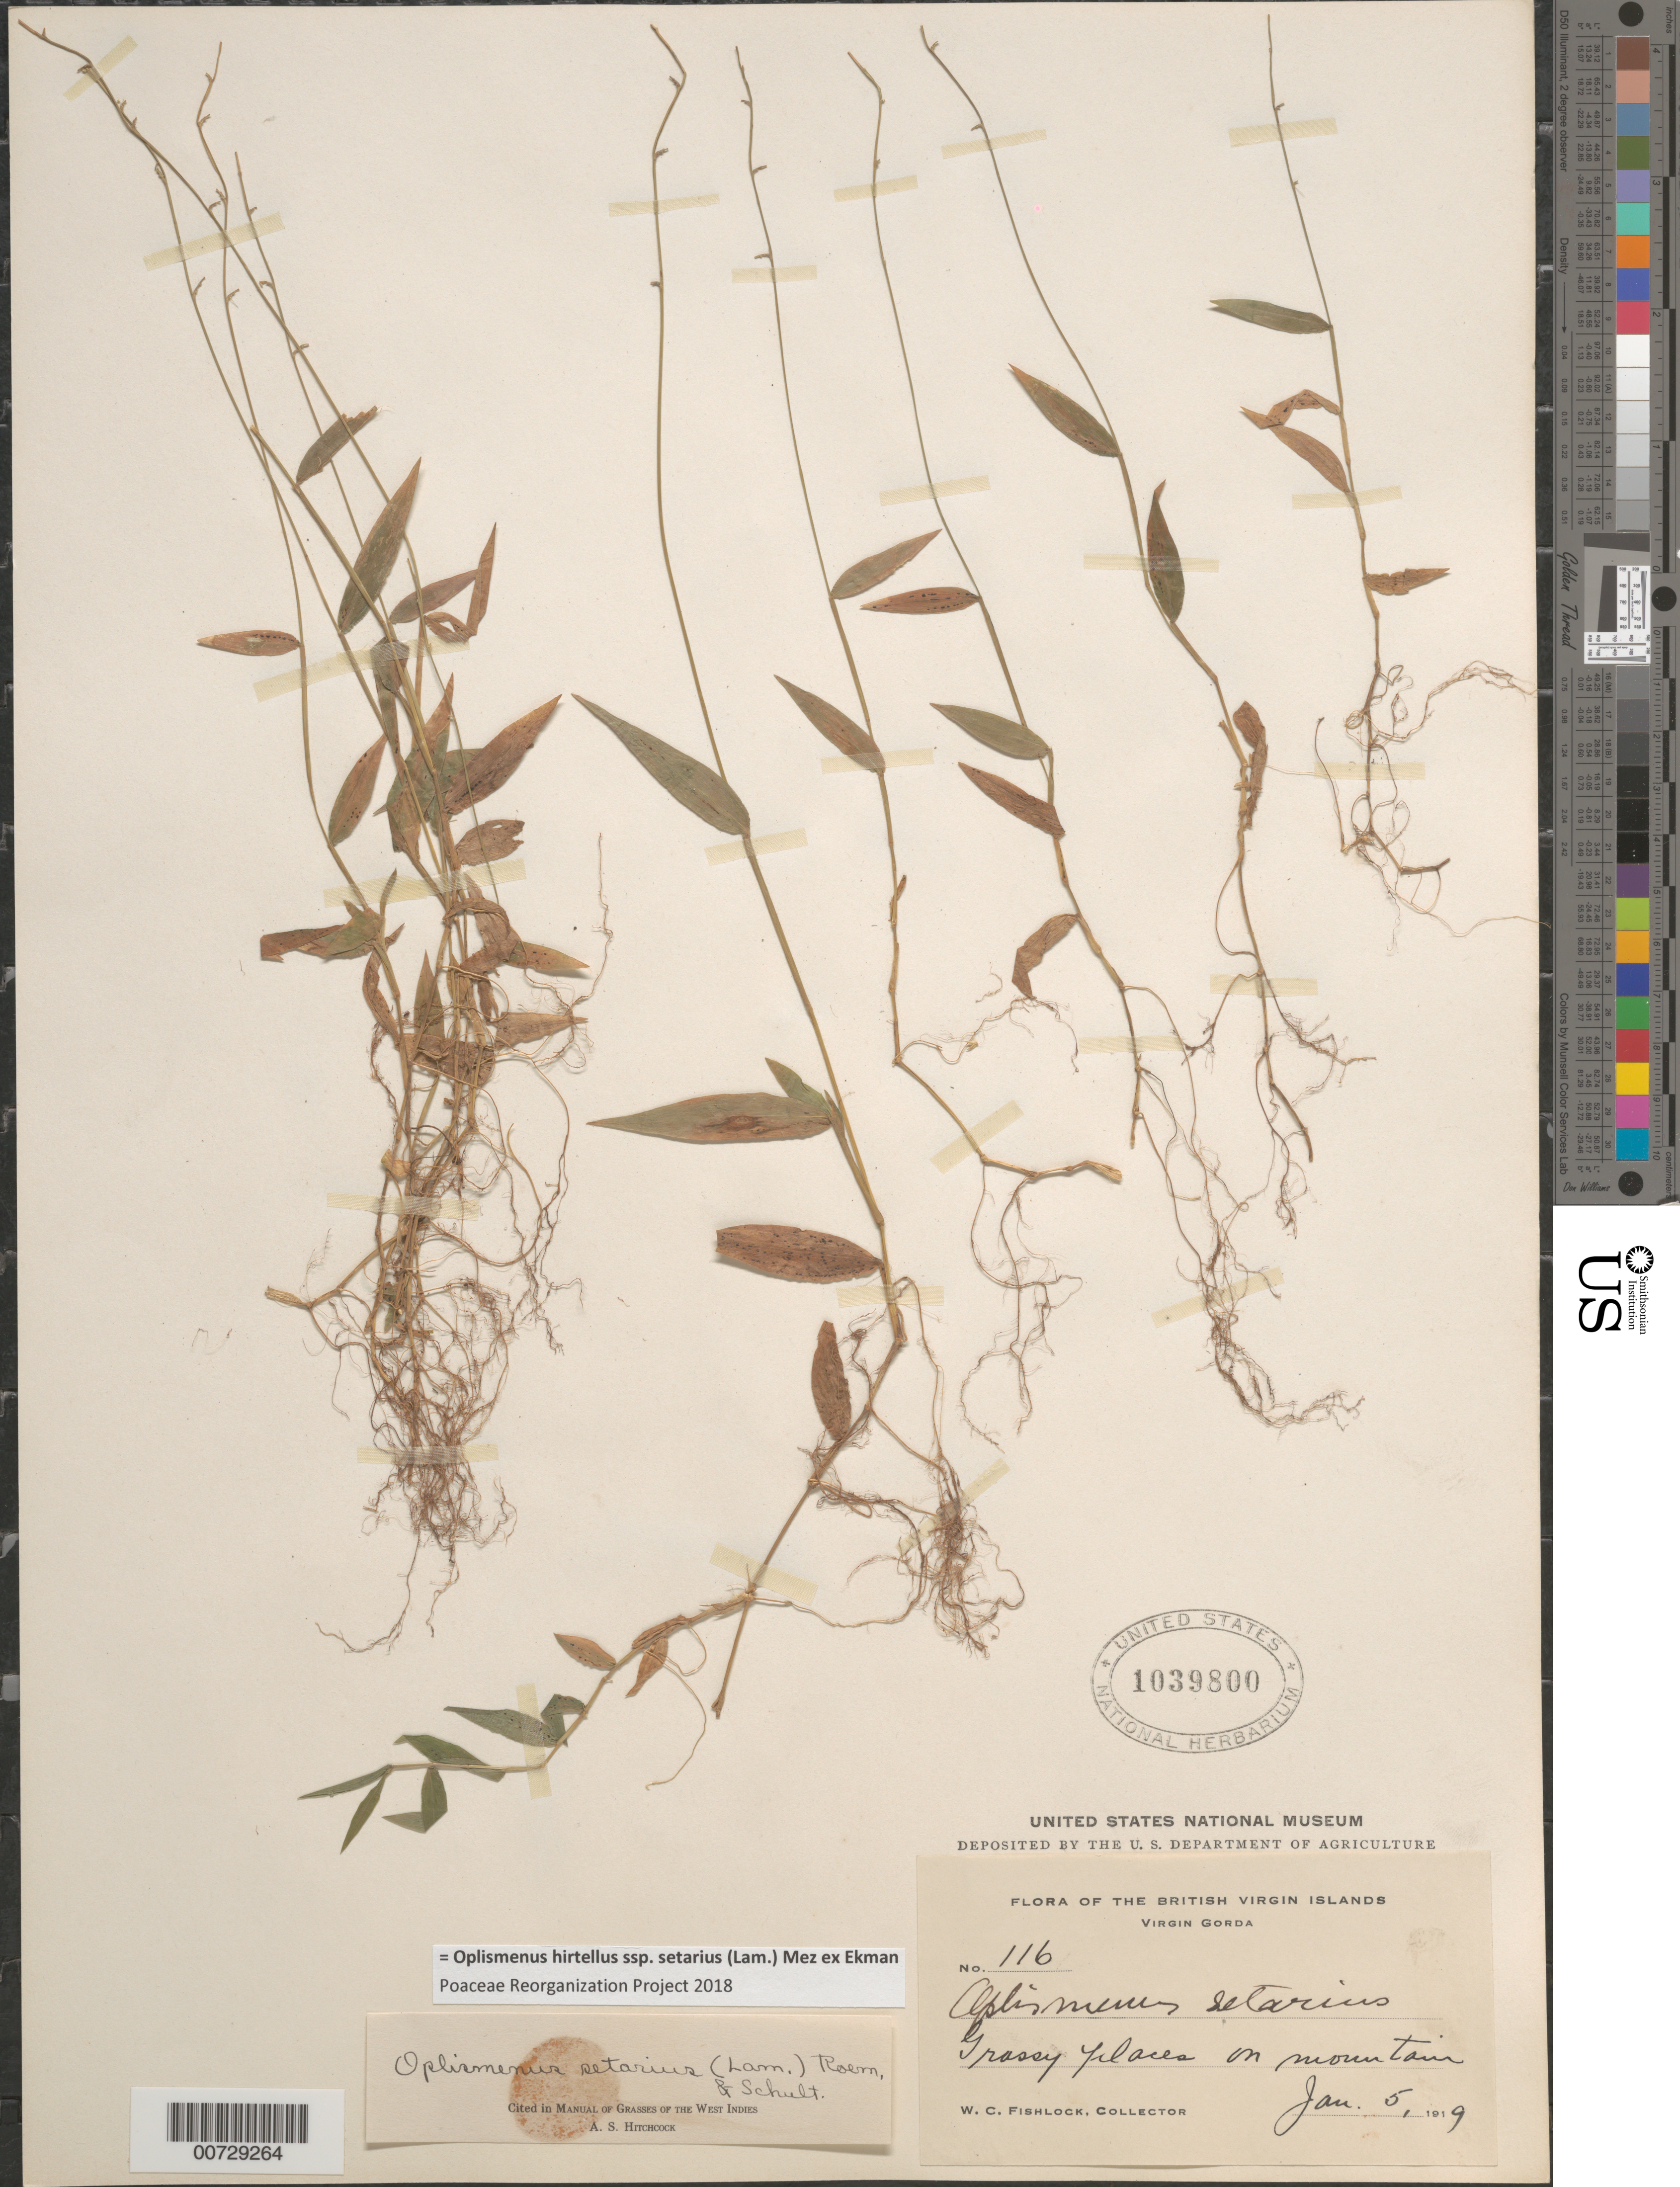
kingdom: Plantae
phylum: Tracheophyta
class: Liliopsida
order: Poales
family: Poaceae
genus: Oplismenus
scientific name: Oplismenus hirtellus subsp. setarius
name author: (Lam.) Mez ex Ekman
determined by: Poaceae Reorganization Project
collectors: W. Fishlock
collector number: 116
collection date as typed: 05 Jan 1919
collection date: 1919-01-05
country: British Virgin Islands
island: Virgin Gorda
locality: Virgin Gorda, on mountain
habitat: Grassy places on mountain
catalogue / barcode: US 1039800